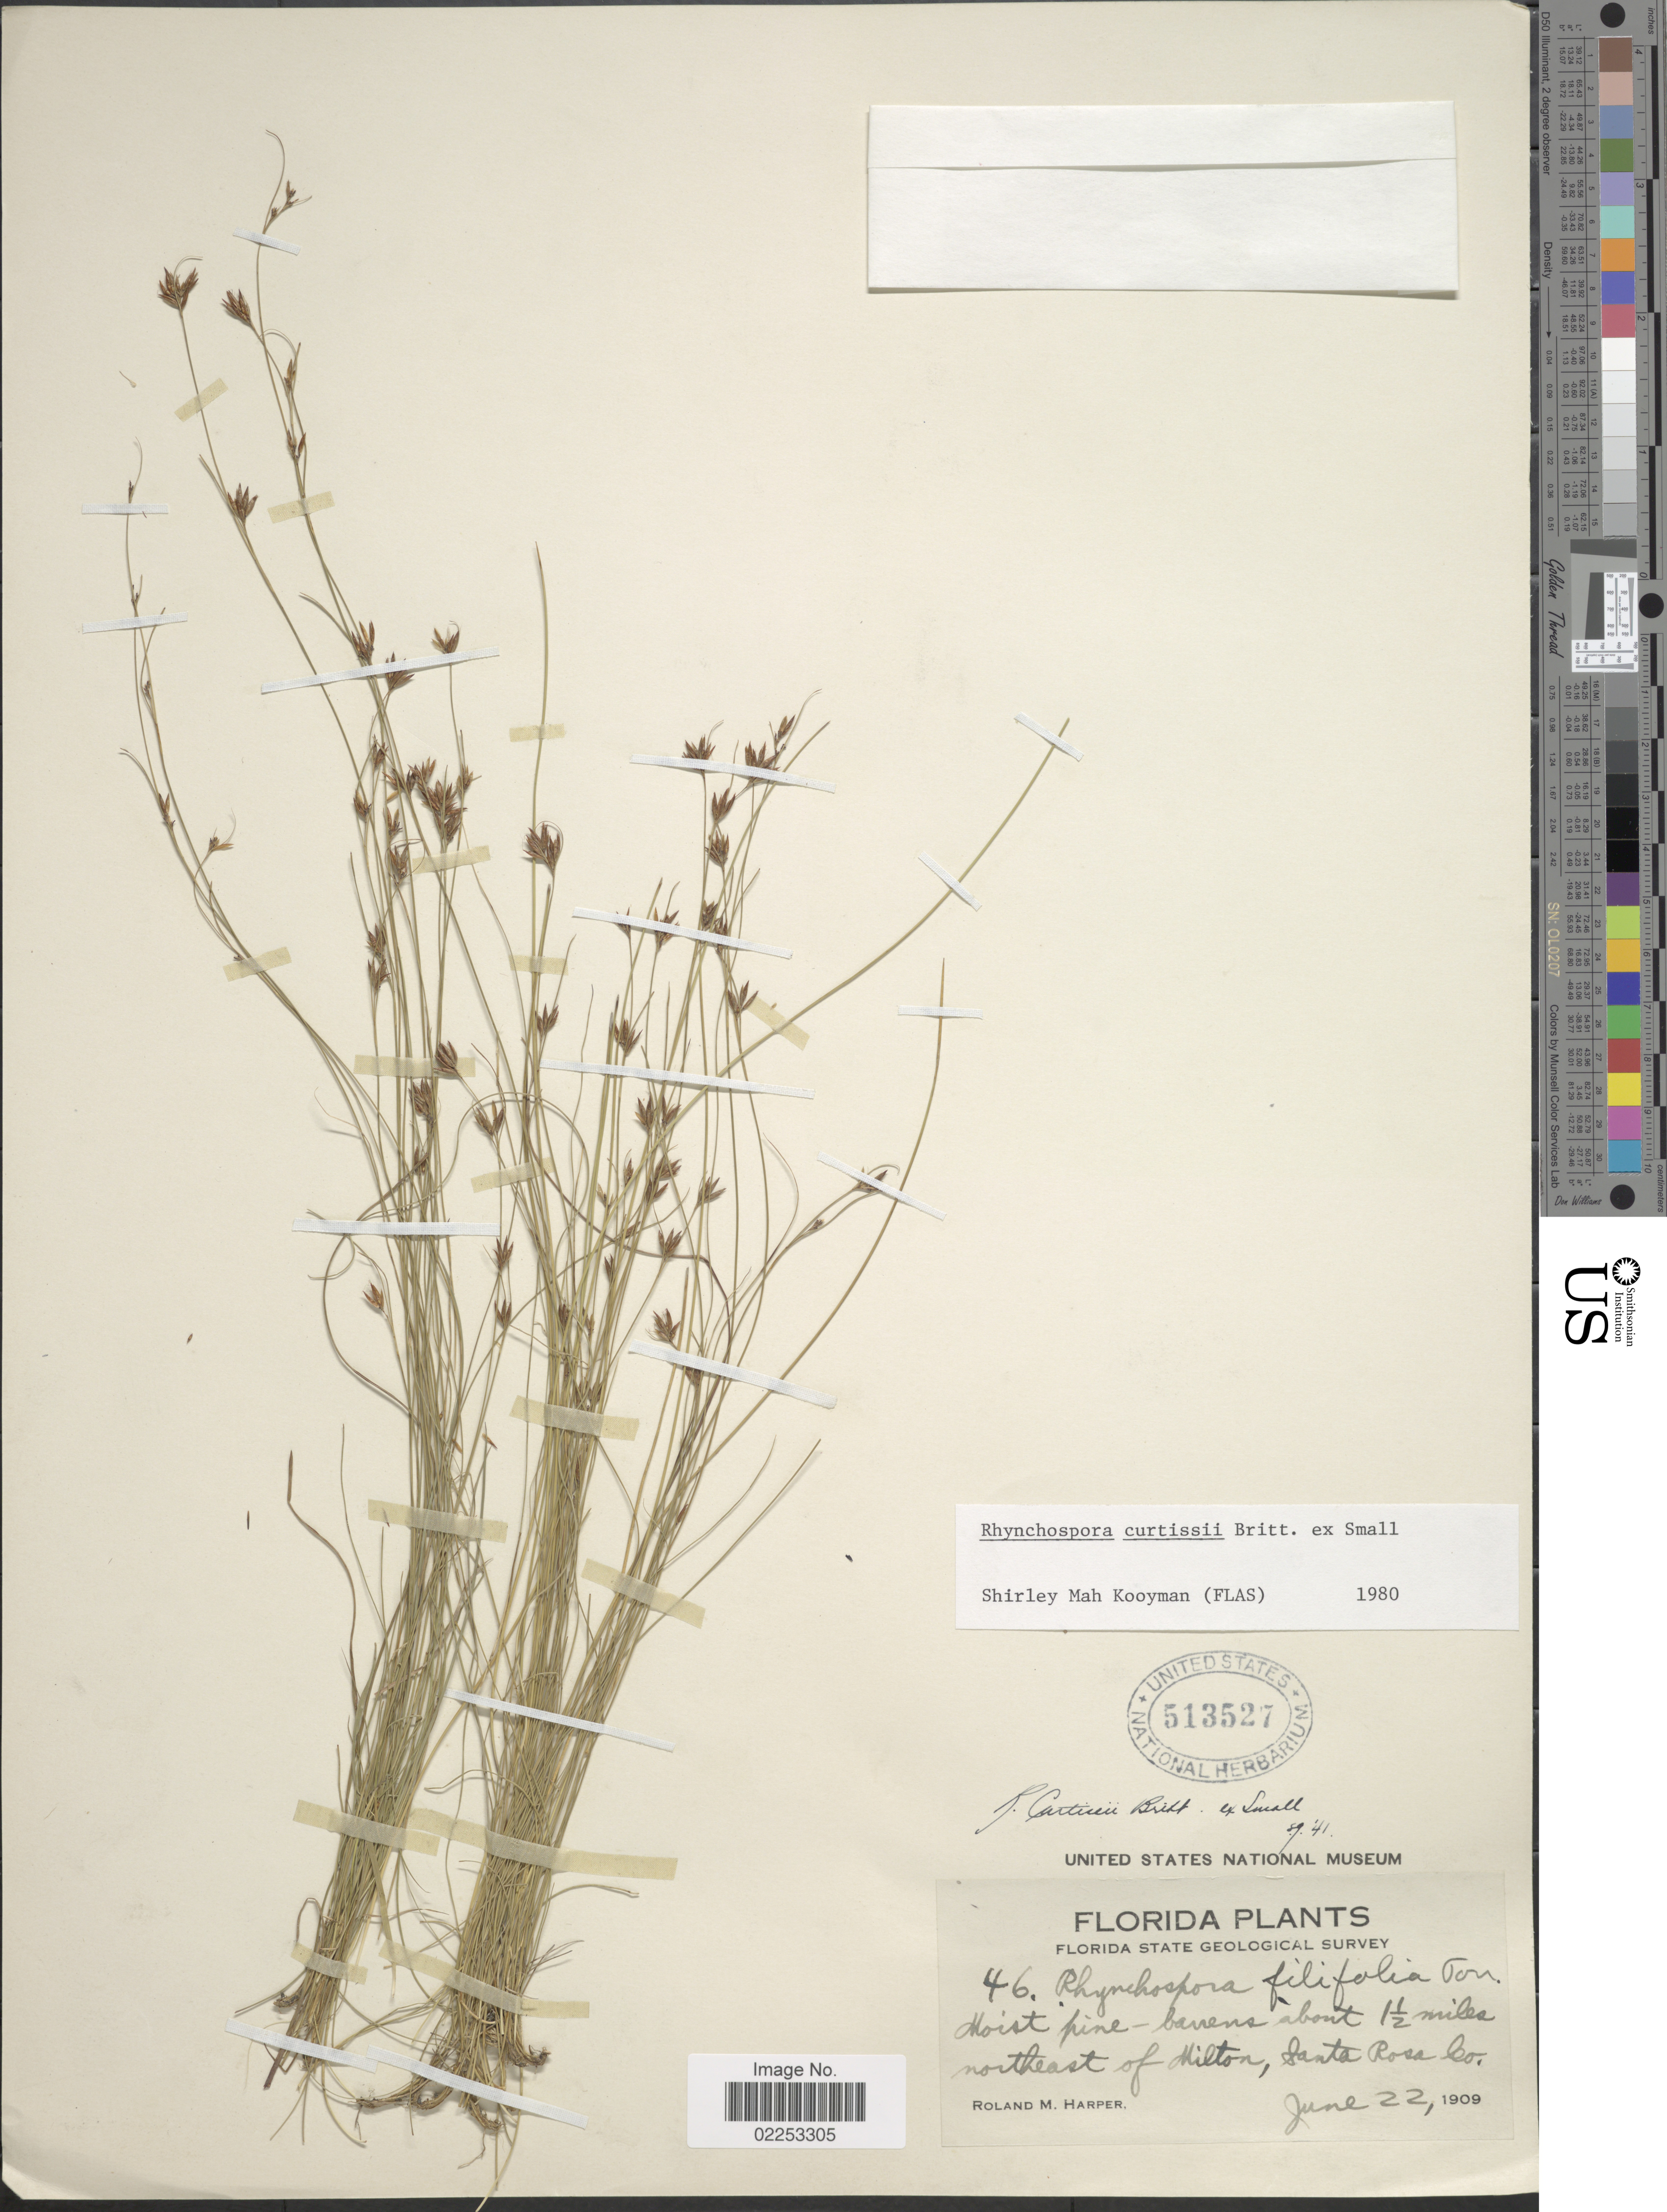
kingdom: Plantae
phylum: Tracheophyta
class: Liliopsida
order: Poales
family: Cyperaceae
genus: Rhynchospora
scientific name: Rhynchospora curtissii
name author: Britton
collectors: R. M. Harper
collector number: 46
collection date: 1909-06-22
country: United States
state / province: Florida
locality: Moist pine-barrens about 1½ miles northeast of Milton, Santa Rosa Co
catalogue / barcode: US 513527